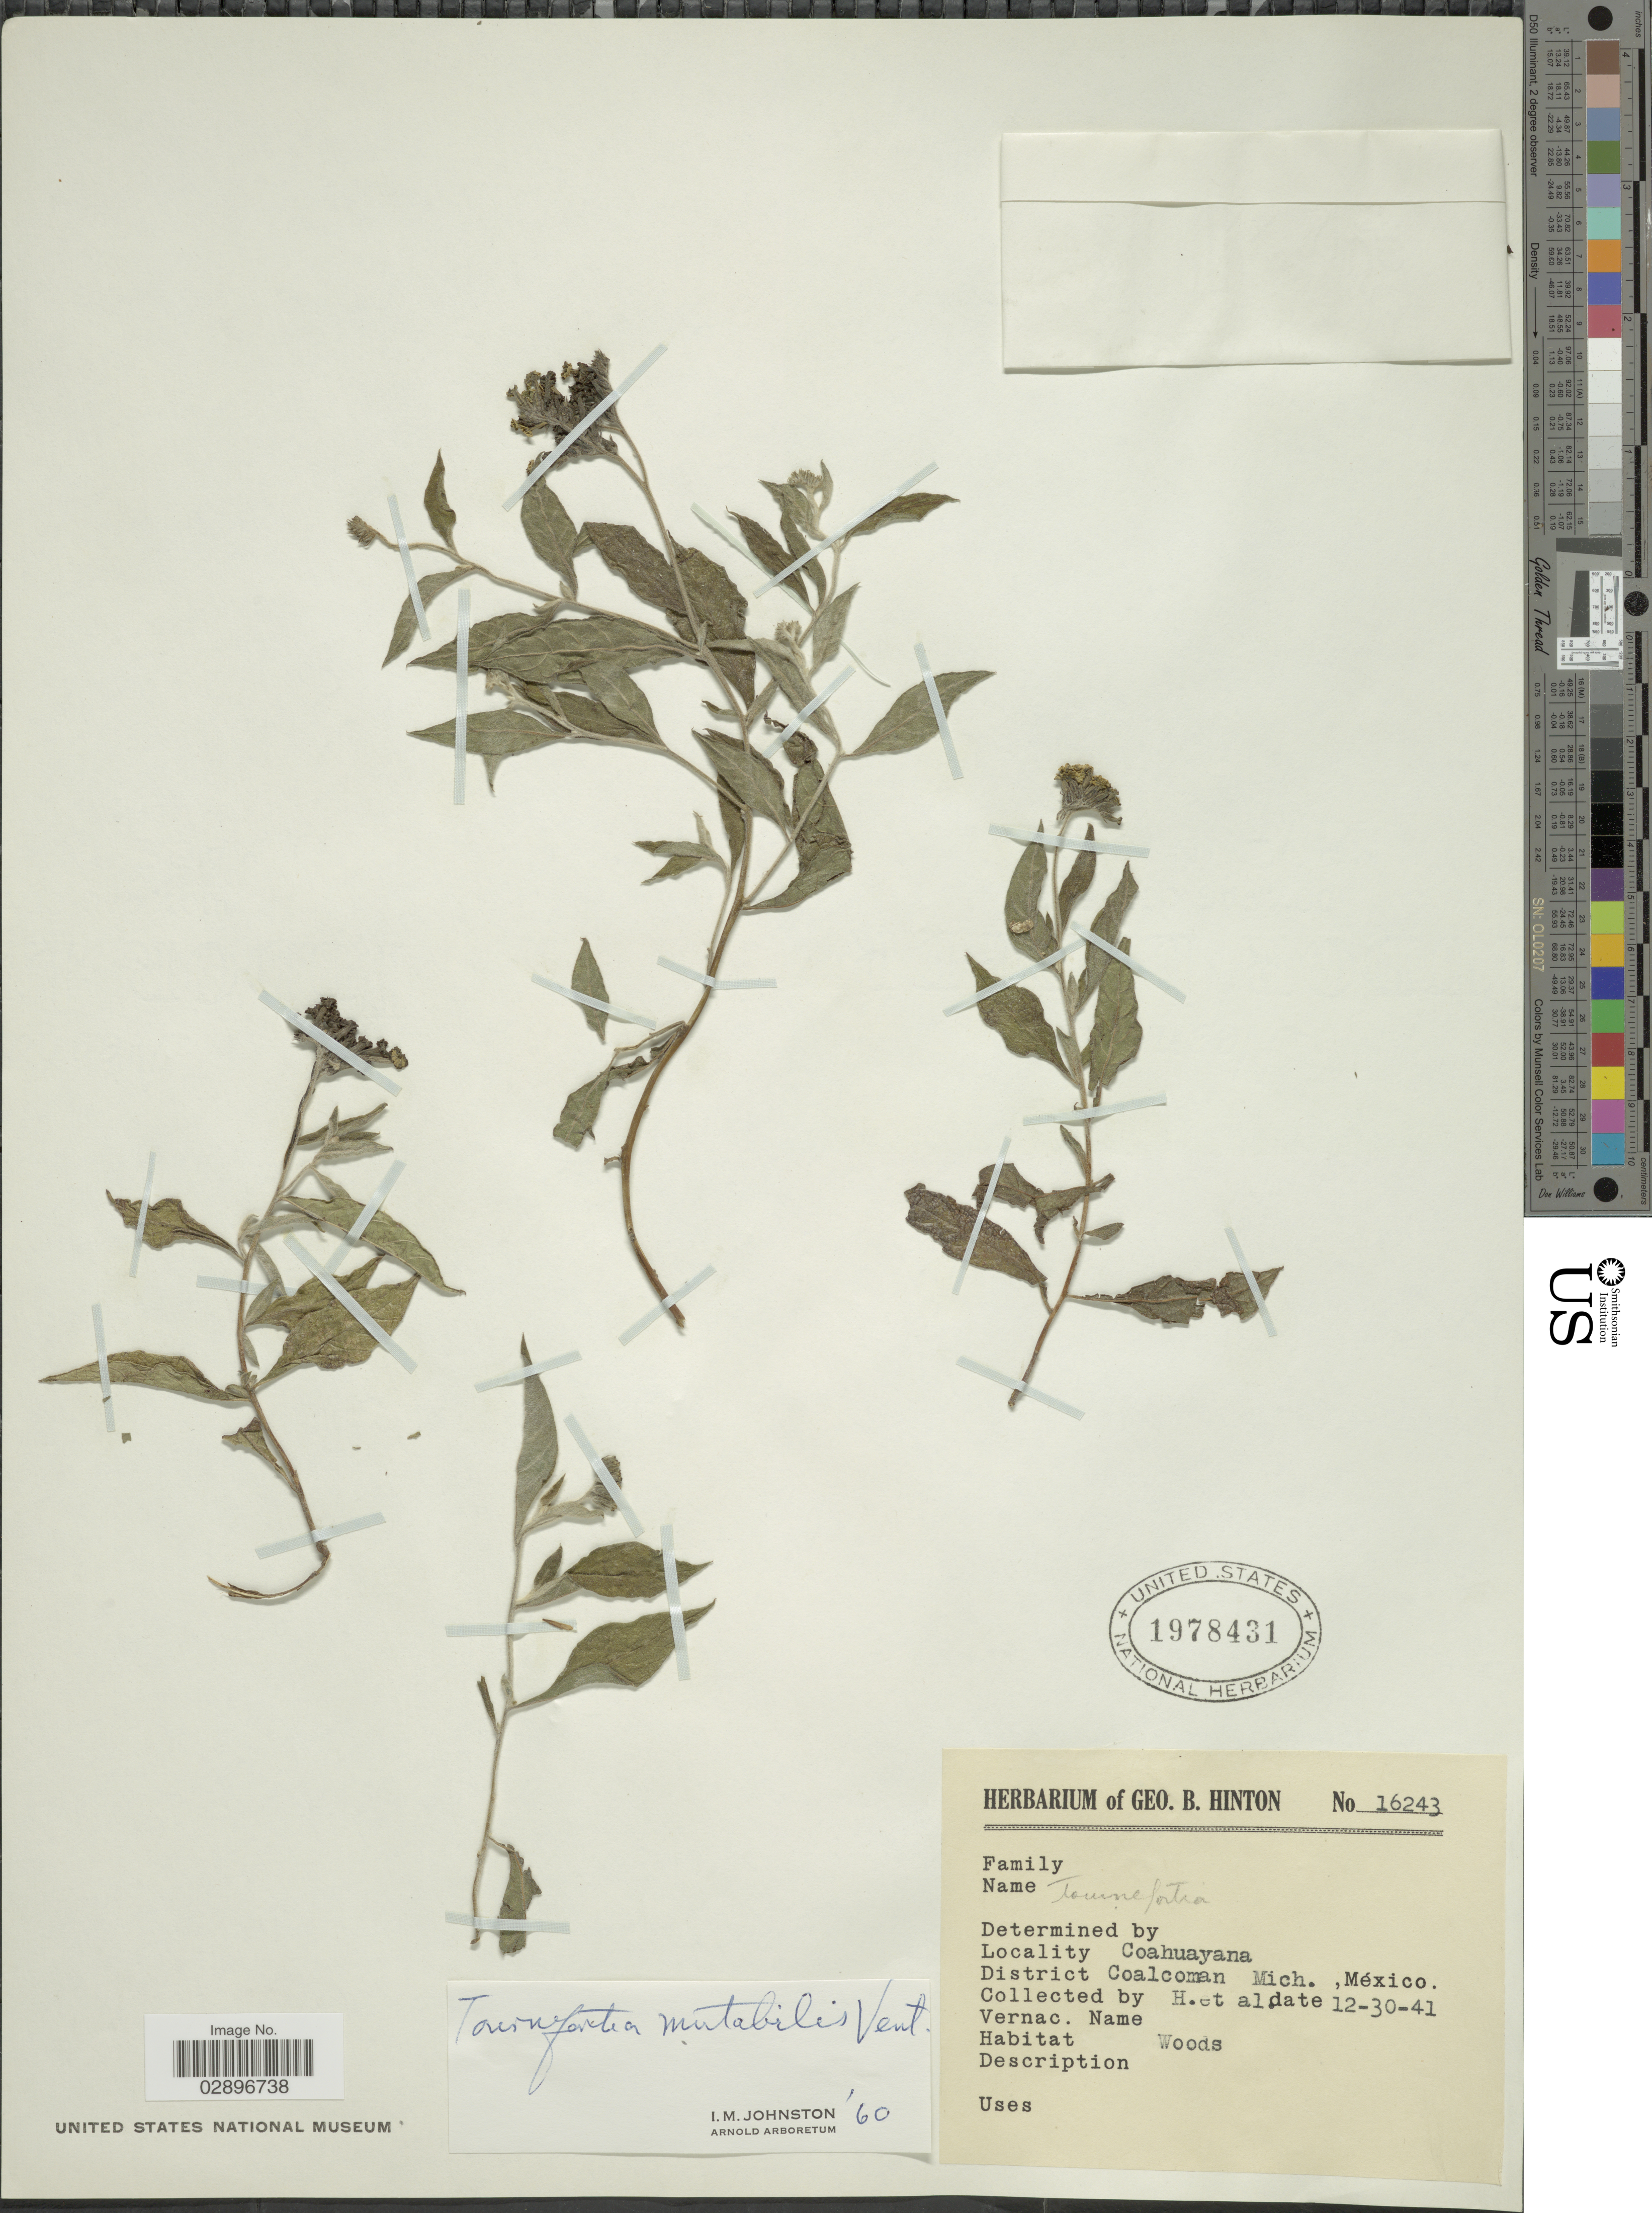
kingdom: Plantae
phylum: Tracheophyta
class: Magnoliopsida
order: Boraginales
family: Heliotropiaceae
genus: Tournefortia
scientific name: Tournefortia mutabilis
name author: Vent.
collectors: G. B. Hinton & et al.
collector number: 16243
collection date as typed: Transcribed d/m/y: 30/12/41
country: Mexico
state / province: Michoacán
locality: Coahuayana. District Coalcoman.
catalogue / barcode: US 1978431